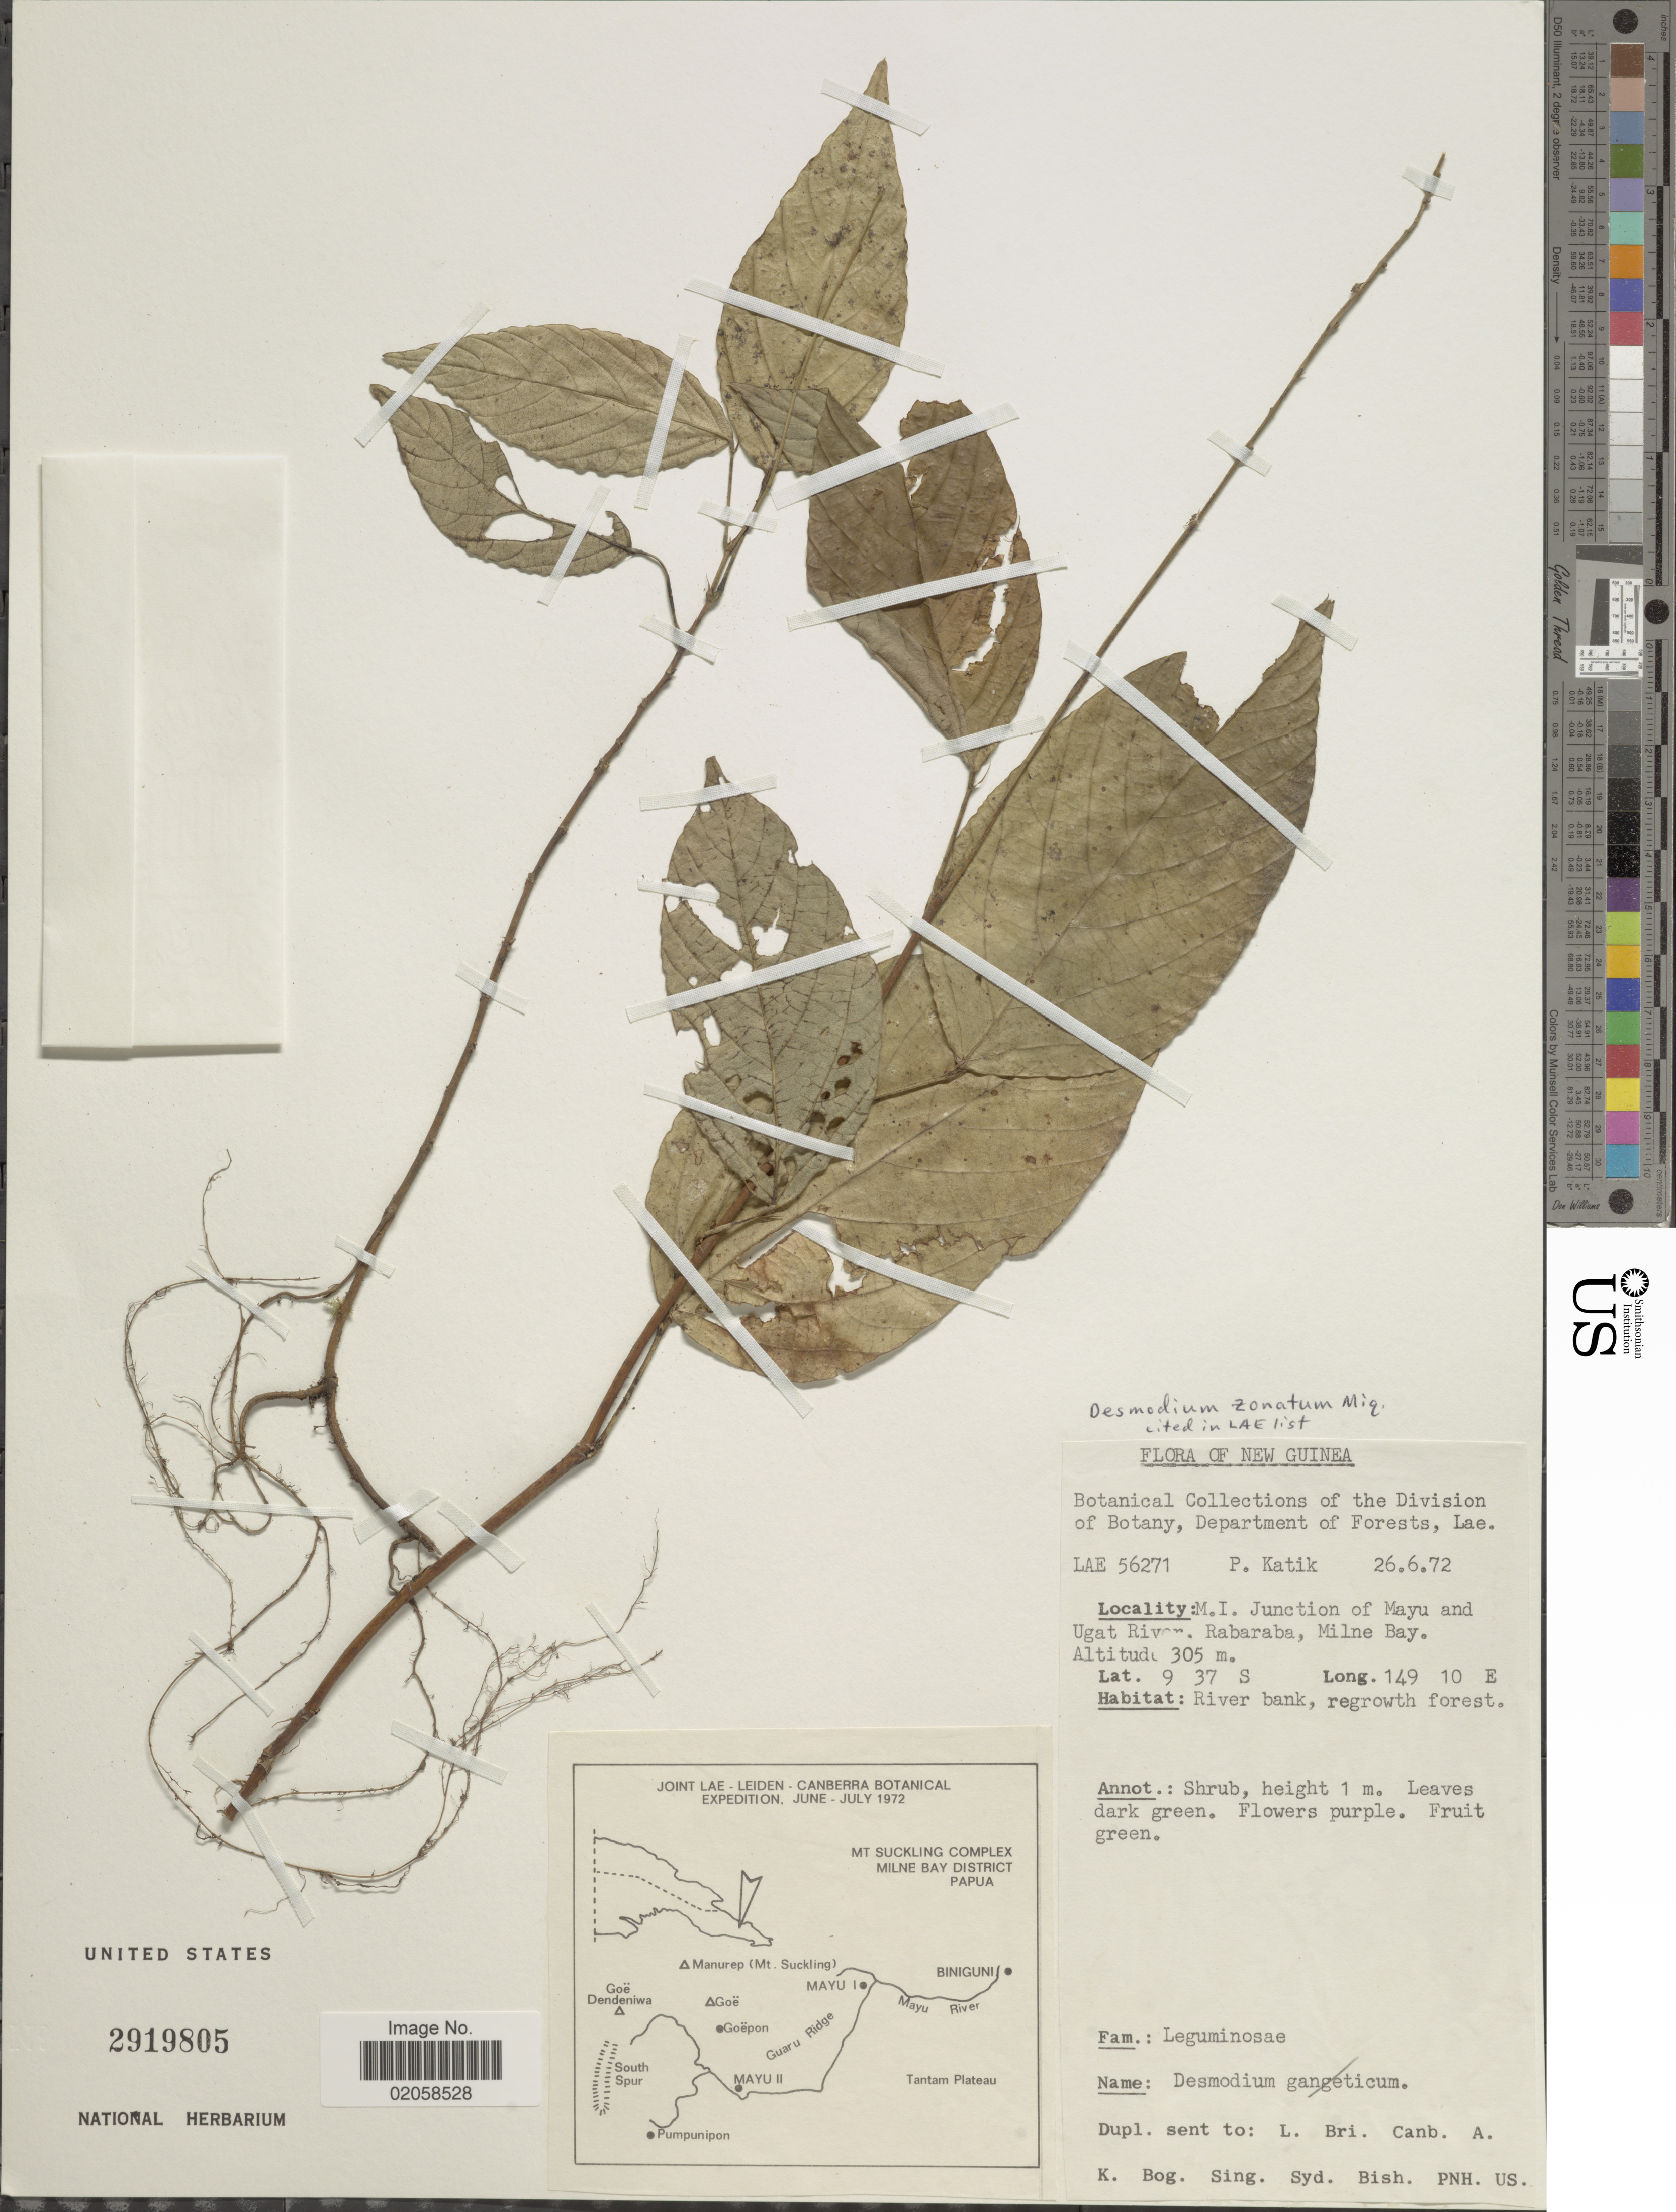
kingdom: Plantae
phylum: Tracheophyta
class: Magnoliopsida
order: Fabales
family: Fabaceae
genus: Sohmaea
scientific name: Sohmaea zonata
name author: (Miq.) H. Ohashi & K. Ohashi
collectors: P. Katik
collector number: LAE 56271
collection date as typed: Transcribed d/m/y: 26/6/72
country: Papua New Guinea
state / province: Milne Bay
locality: New Guinea, M.I. Junction of Mayu and Ugat River, Rabaraba, river bank.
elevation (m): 305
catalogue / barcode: US 2919805